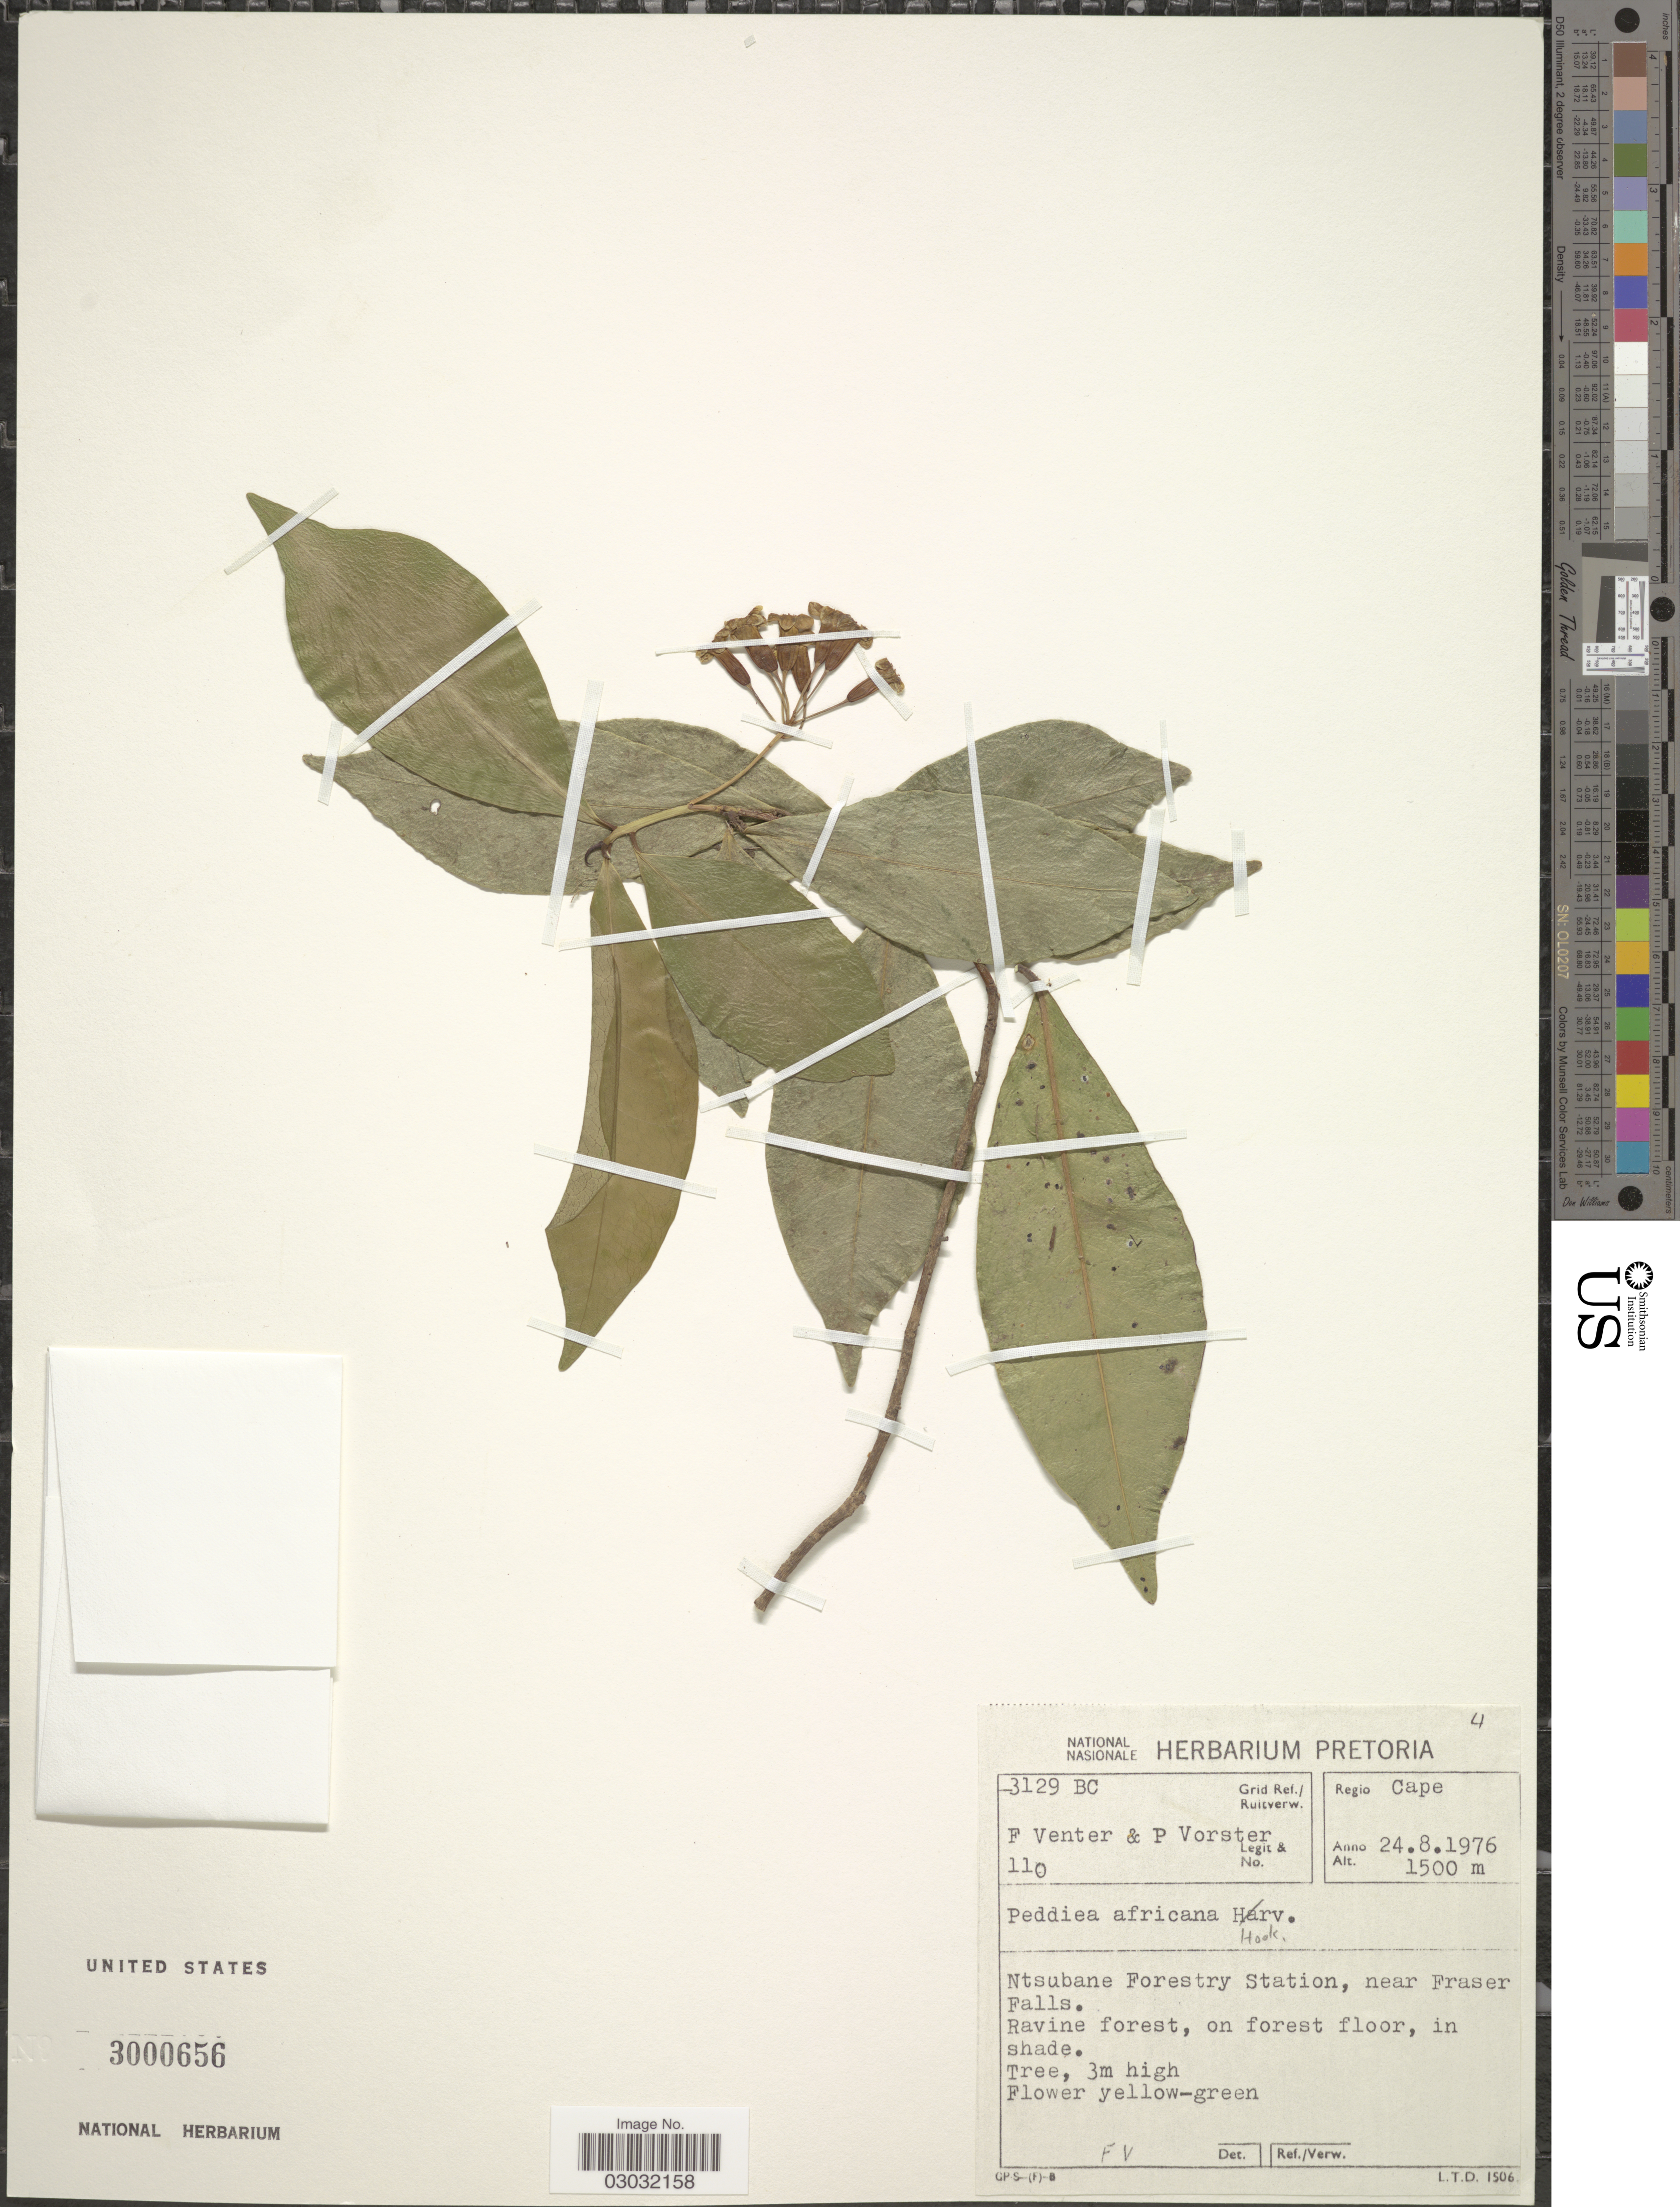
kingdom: Plantae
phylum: Tracheophyta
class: Magnoliopsida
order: Malvales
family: Thymelaeaceae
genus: Peddiea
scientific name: Peddiea africana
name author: Hook.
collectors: F. Venter & P. Vorster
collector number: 110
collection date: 1976-08-24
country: South Africa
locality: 3129 BC Grif Ref./Ruitverw. Regio Cape. Ntsubane Forestry Station, near Fraser Falls.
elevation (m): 1500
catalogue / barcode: US 3000656